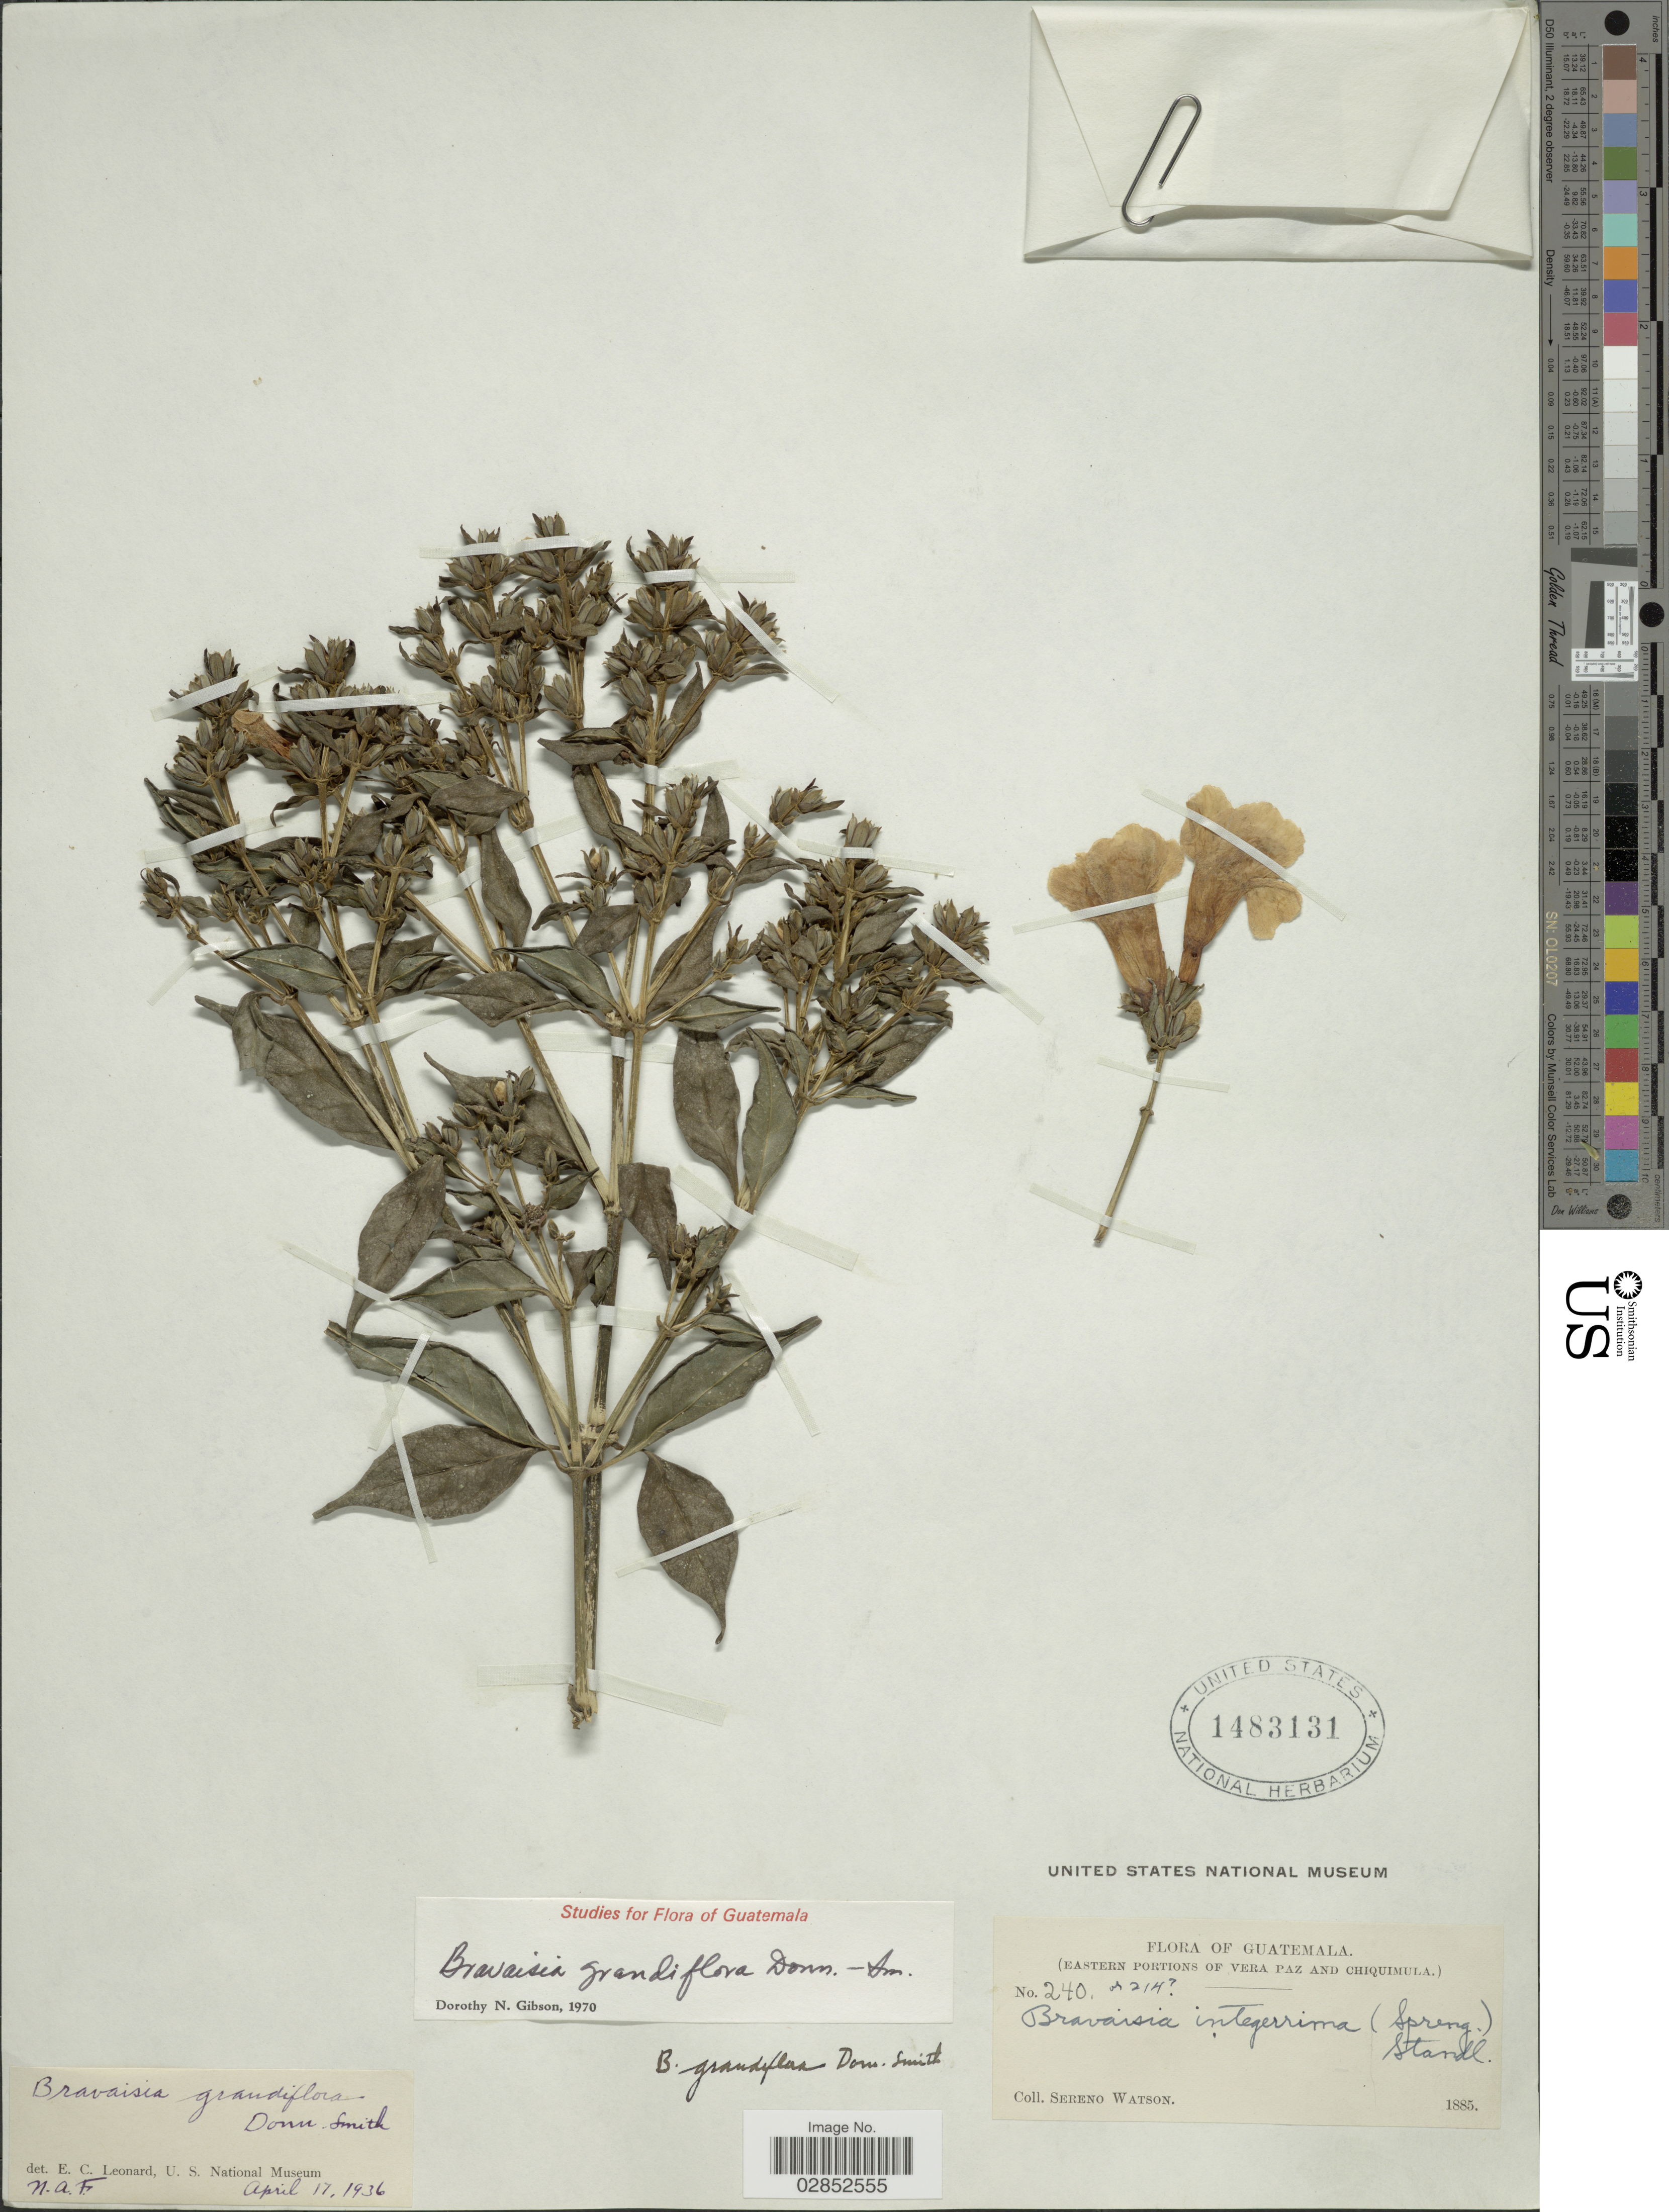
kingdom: Plantae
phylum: Tracheophyta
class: Magnoliopsida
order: Lamiales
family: Acanthaceae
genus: Bravaisia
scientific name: Bravaisia grandiflora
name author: Donn. Sm.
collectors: S. Watson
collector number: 240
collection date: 1885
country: Guatemala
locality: Eastern portions of Vera Paz and Chiquimula).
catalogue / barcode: US 1483131